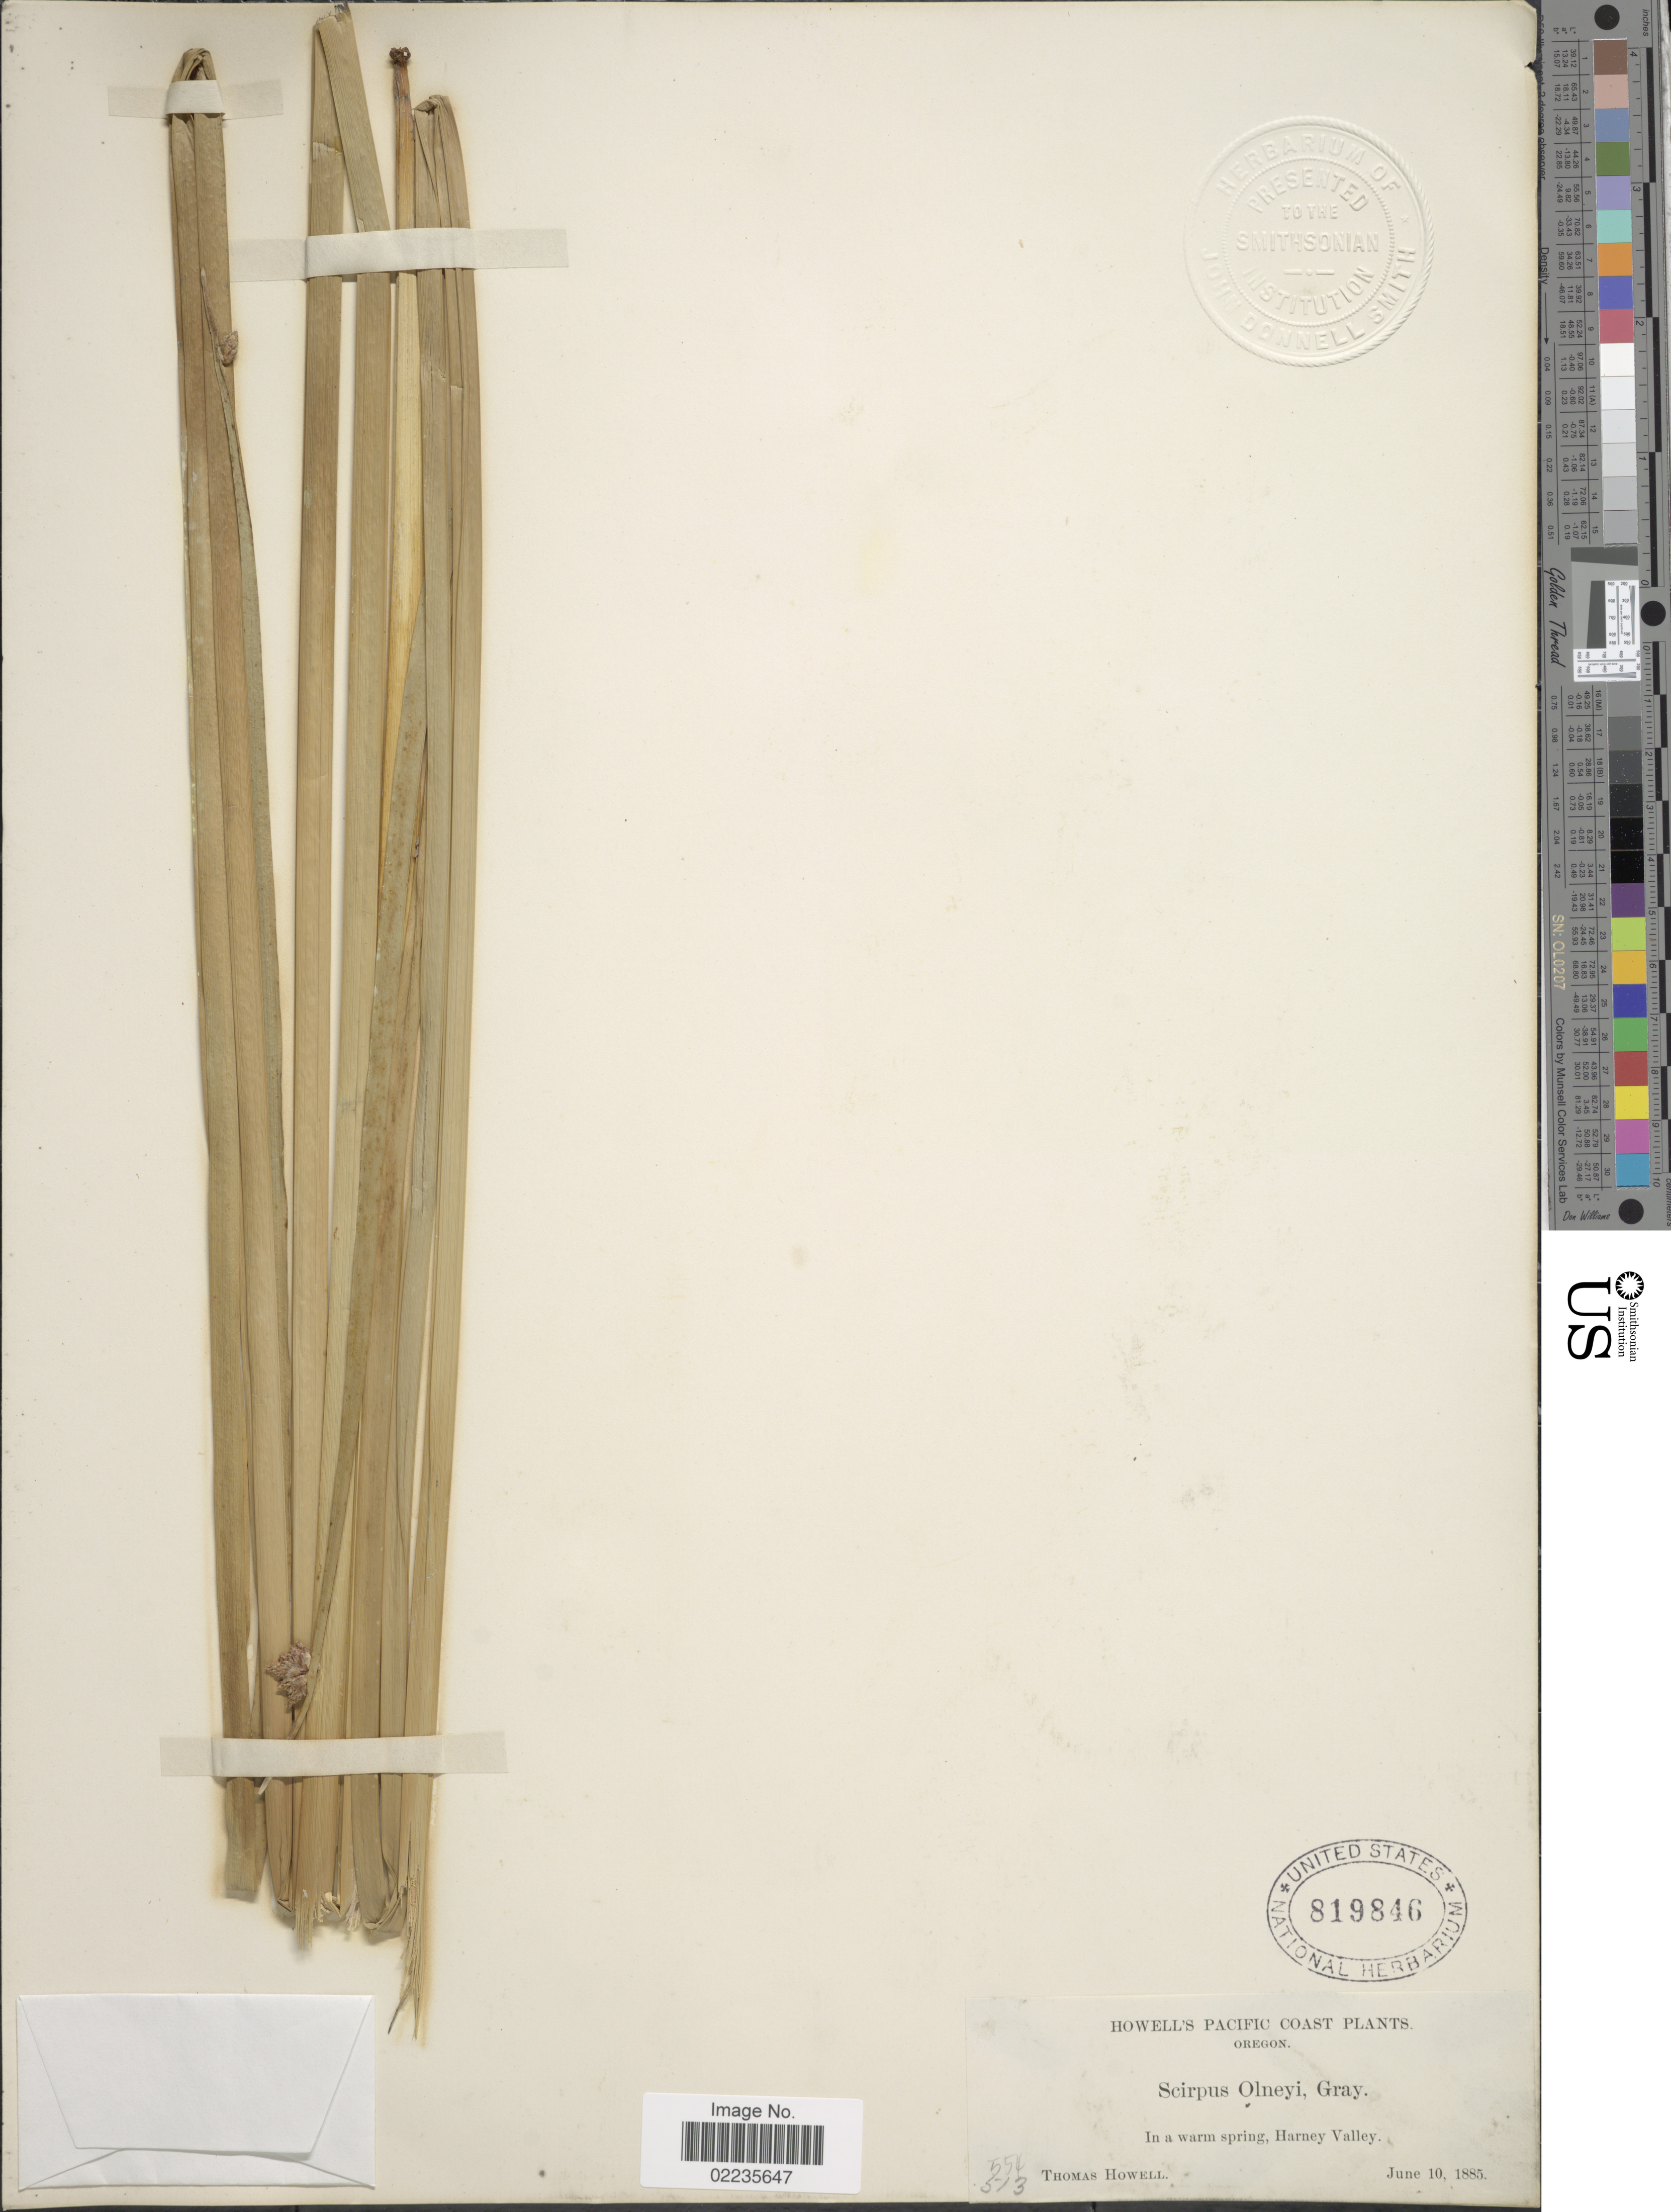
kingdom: Plantae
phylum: Tracheophyta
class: Liliopsida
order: Poales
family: Cyperaceae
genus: Schoenoplectus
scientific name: Schoenoplectus americanus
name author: (Pers.) Volkart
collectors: T. Howell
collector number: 554/513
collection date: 1885-06-10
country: United States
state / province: Oregon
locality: Howell's Pacific Coast, In a warm spring, Harney Valley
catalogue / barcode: US 819846